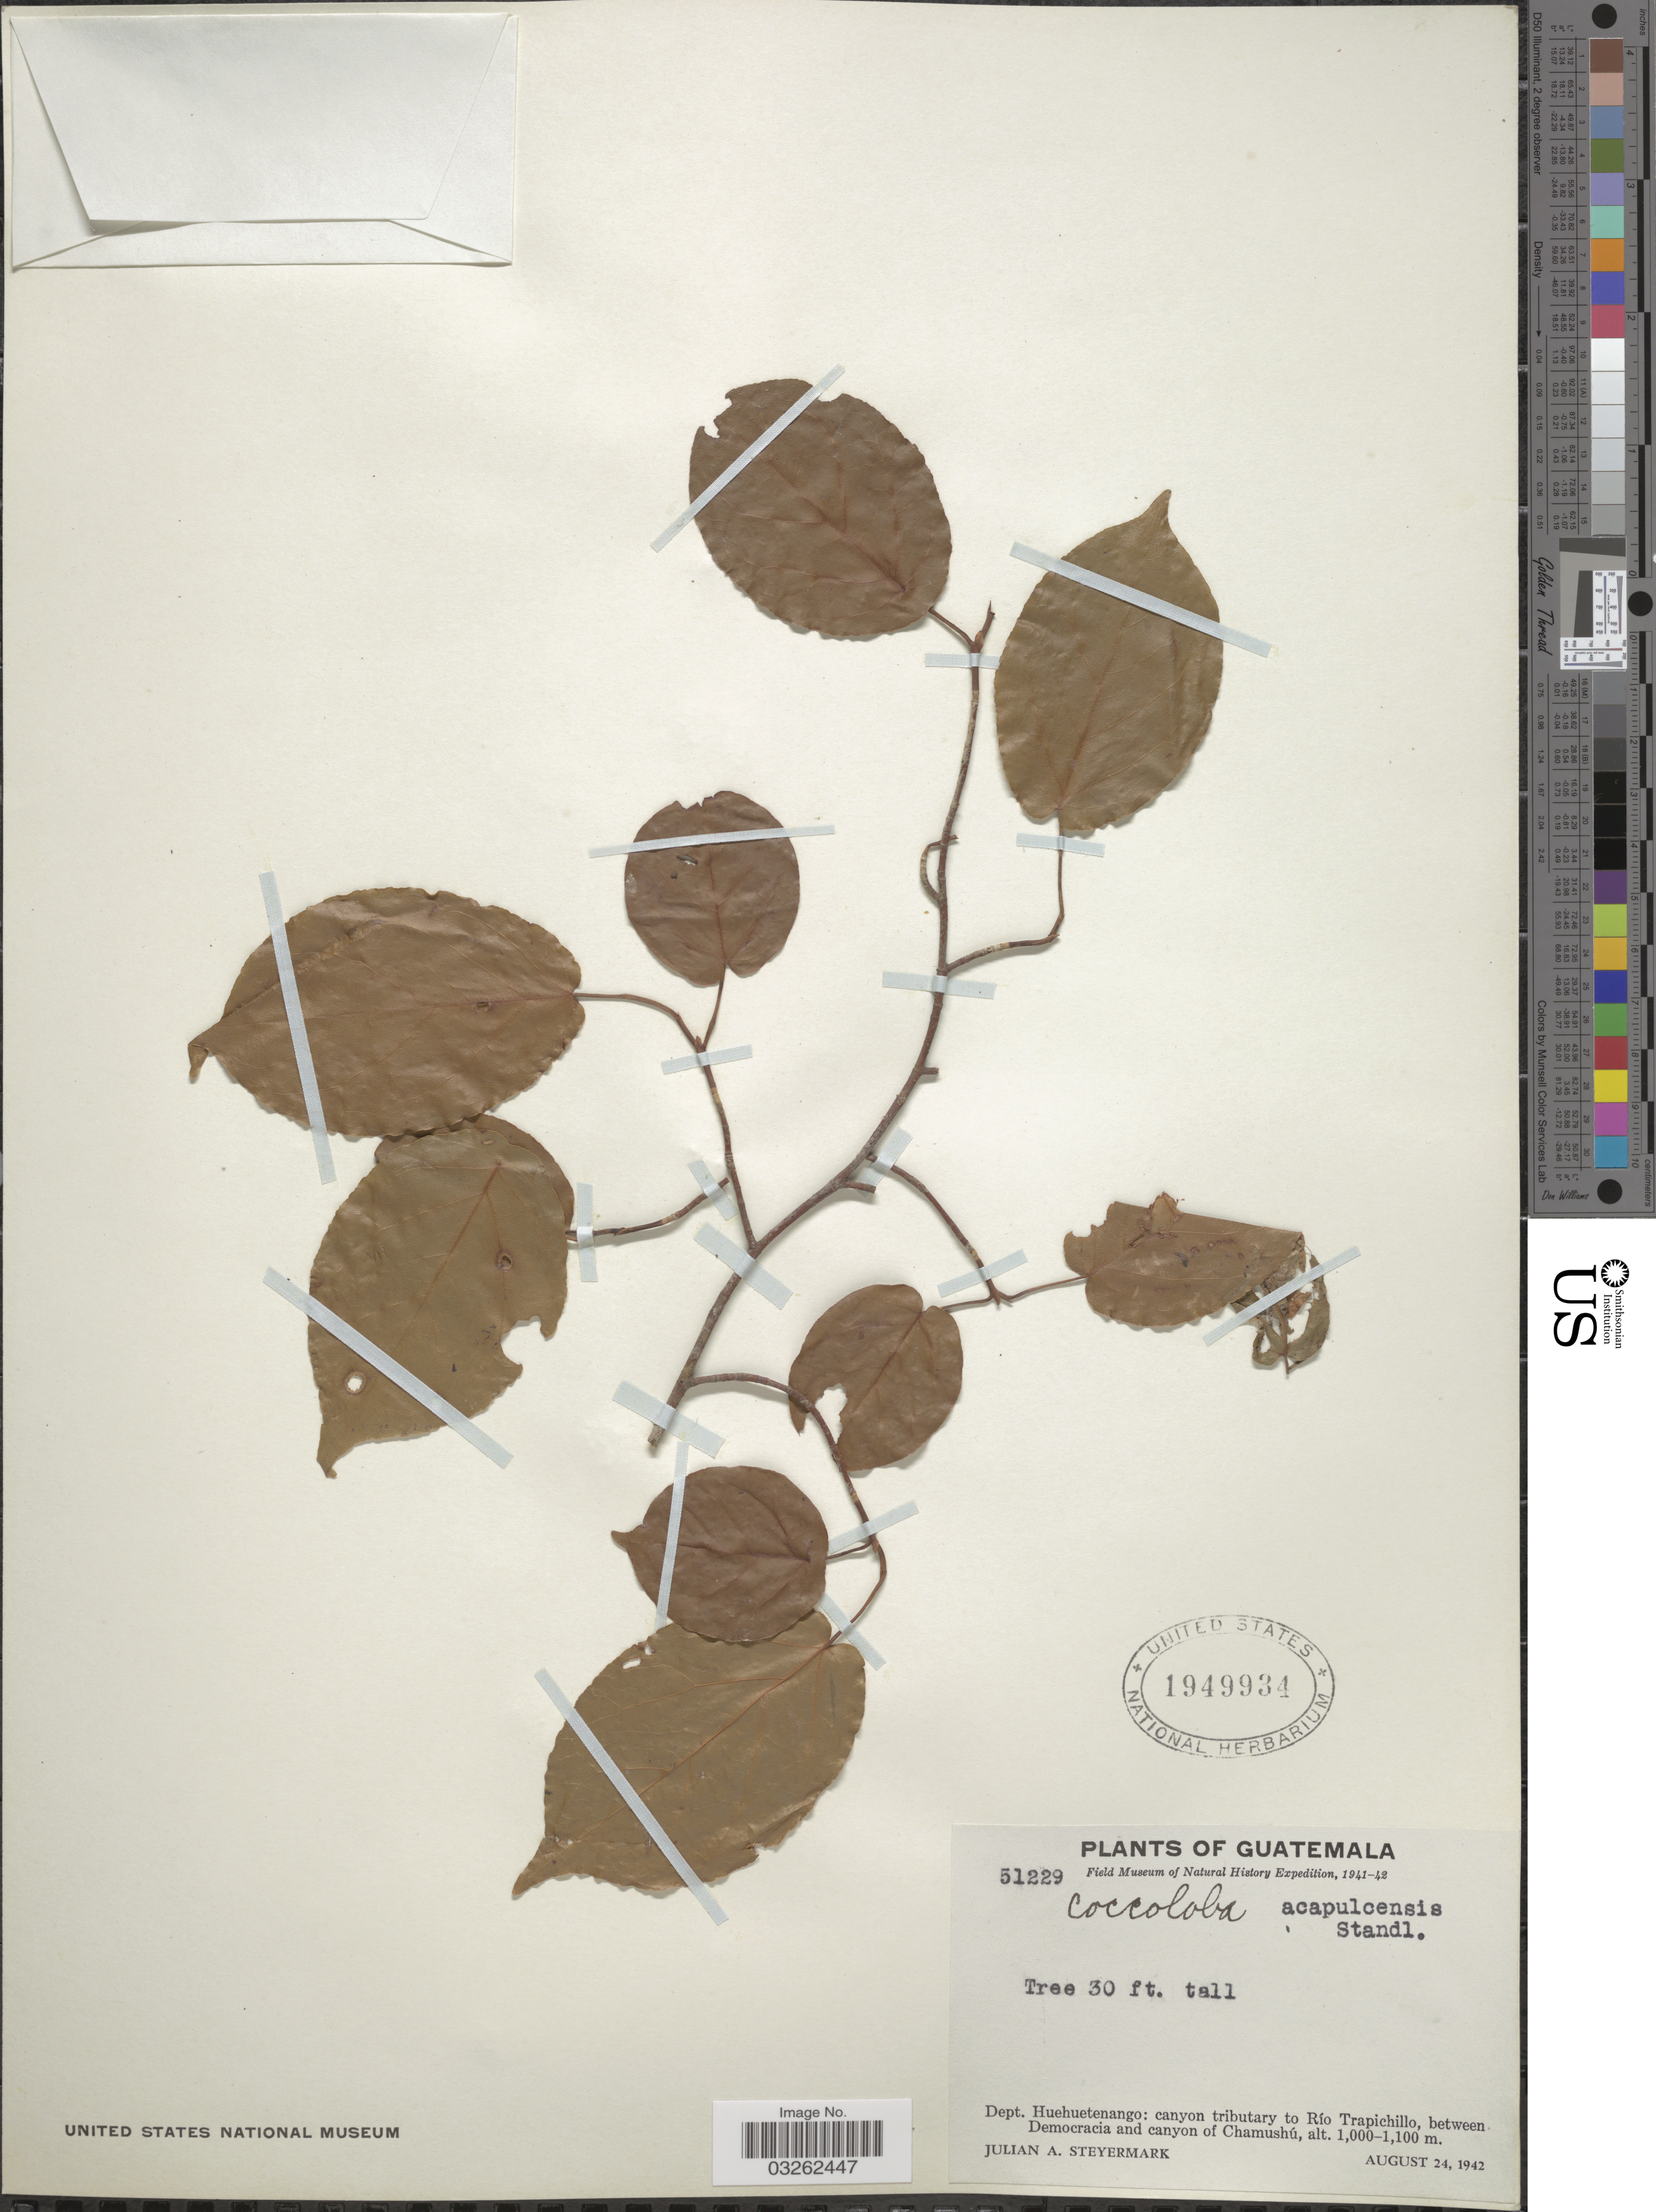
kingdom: Plantae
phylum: Tracheophyta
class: Magnoliopsida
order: Caryophyllales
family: Polygonaceae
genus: Coccoloba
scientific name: Coccoloba acapulcensis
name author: Standl.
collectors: J. Steyermark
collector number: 51229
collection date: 1942-08-24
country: Guatemala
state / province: Huehuetenango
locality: Dept. Huehuetenango: canyon tributary to Río Trapichillo, between Democracia and canyon of Chamushú.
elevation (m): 1000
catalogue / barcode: US 1949934